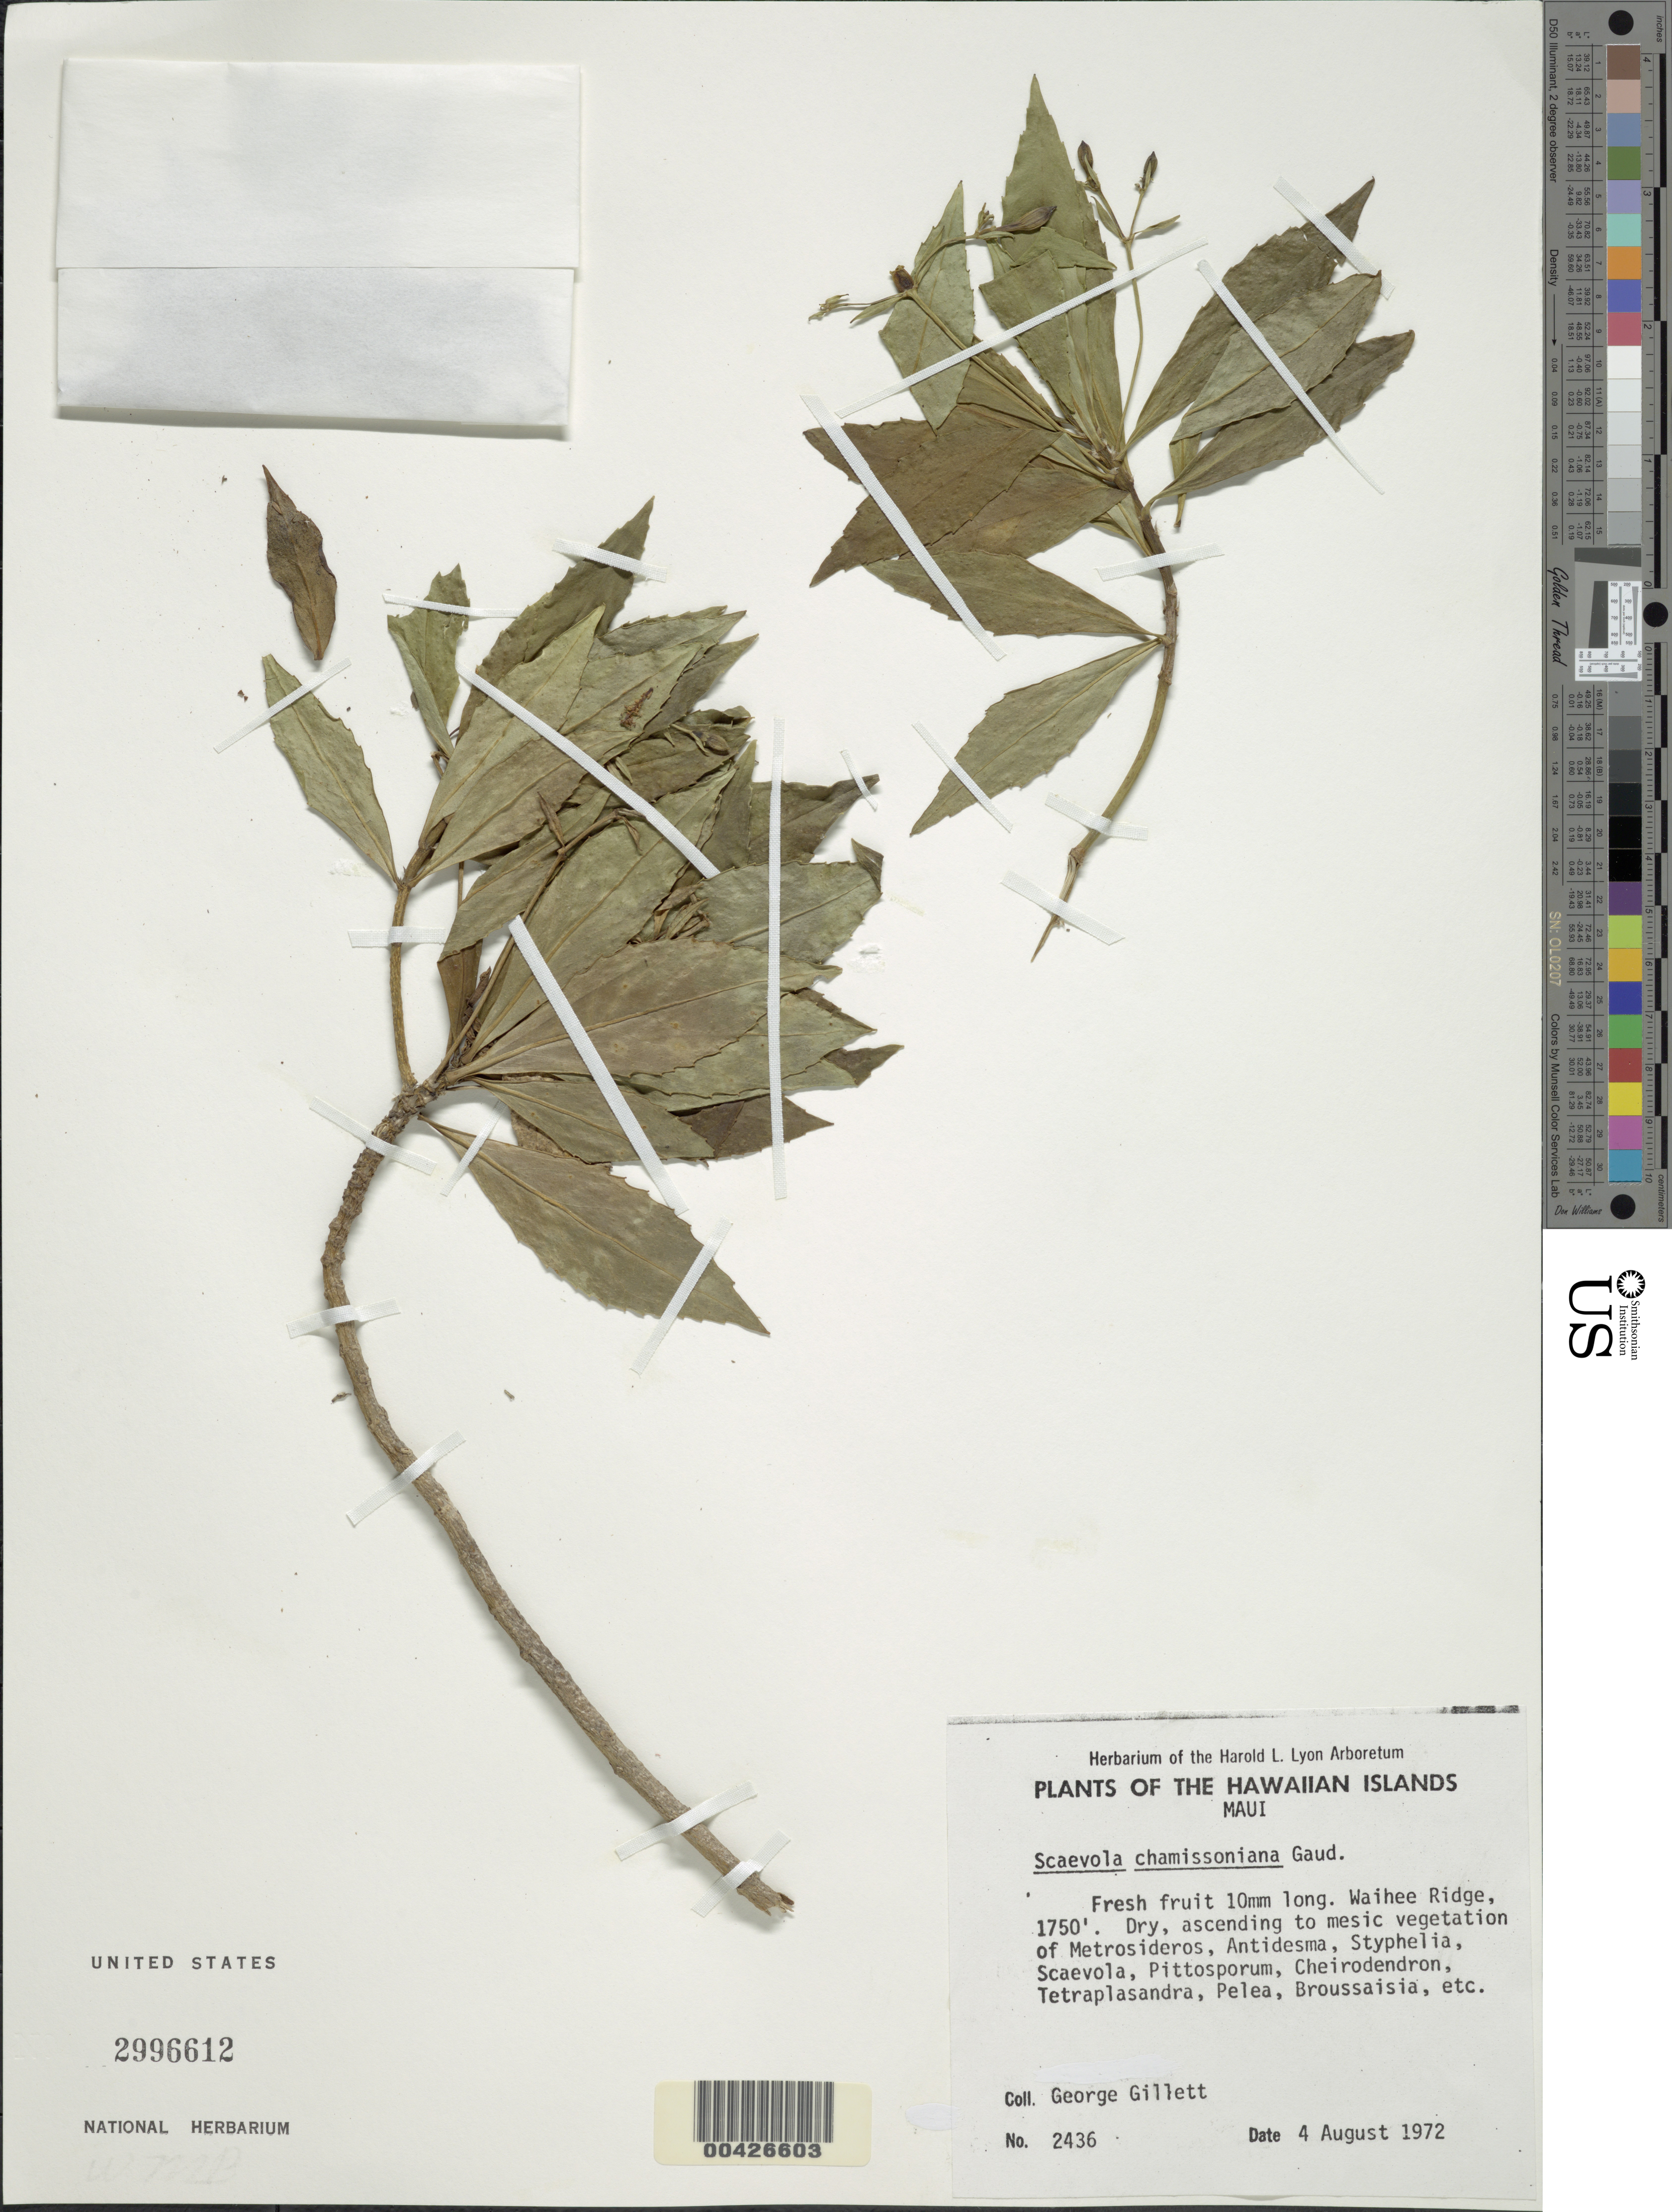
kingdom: Plantae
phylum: Tracheophyta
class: Magnoliopsida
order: Asterales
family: Goodeniaceae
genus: Scaevola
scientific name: Scaevola chamissoniana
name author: Gaudich.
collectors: G. Gillett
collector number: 2436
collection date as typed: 4 Aug 1972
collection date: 1972-08-04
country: United States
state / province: Hawaii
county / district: Maui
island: Maui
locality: Waihee Ridge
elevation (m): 533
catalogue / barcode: US 2996612